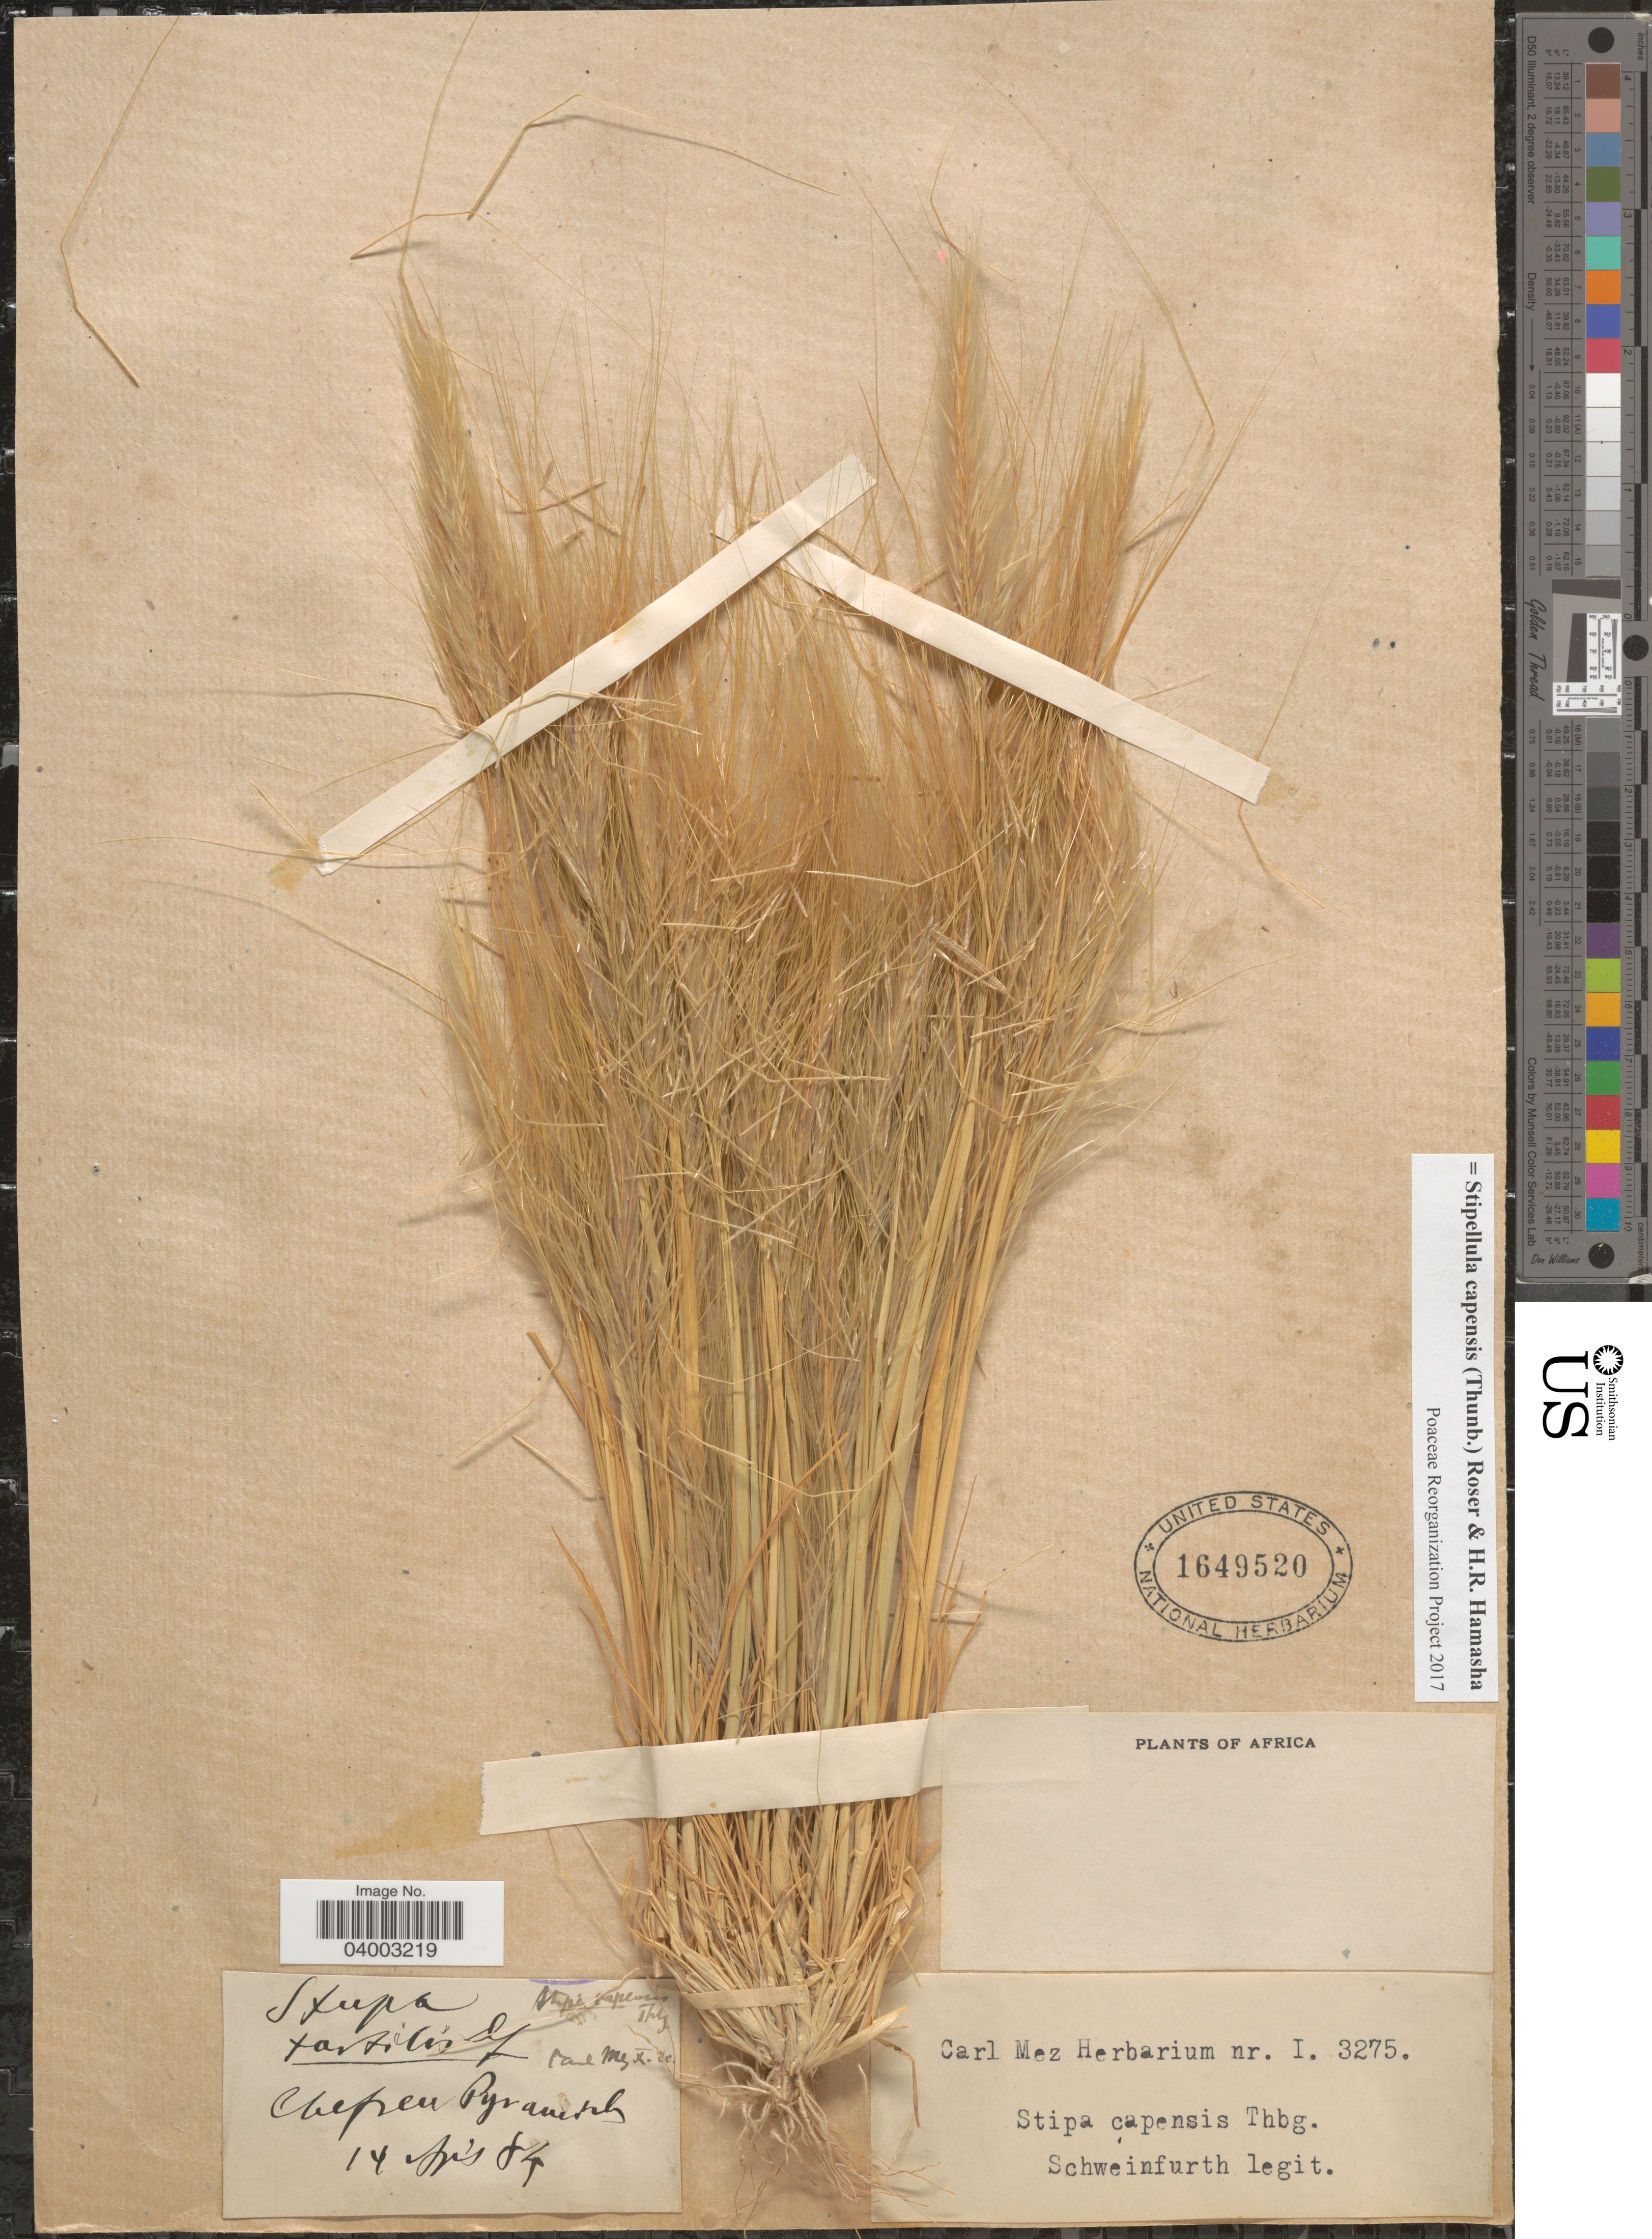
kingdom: Plantae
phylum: Tracheophyta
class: Liliopsida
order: Poales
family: Poaceae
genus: Stipellula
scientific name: Stipellula capensis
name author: (Thunb.) Röser & H. R. Hamasha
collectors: Schweinfurth, --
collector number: I.3275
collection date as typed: Transcribed d/m/y: 14/4/84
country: Egypt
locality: Chepen Pyramids. Africa.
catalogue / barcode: US 1649520